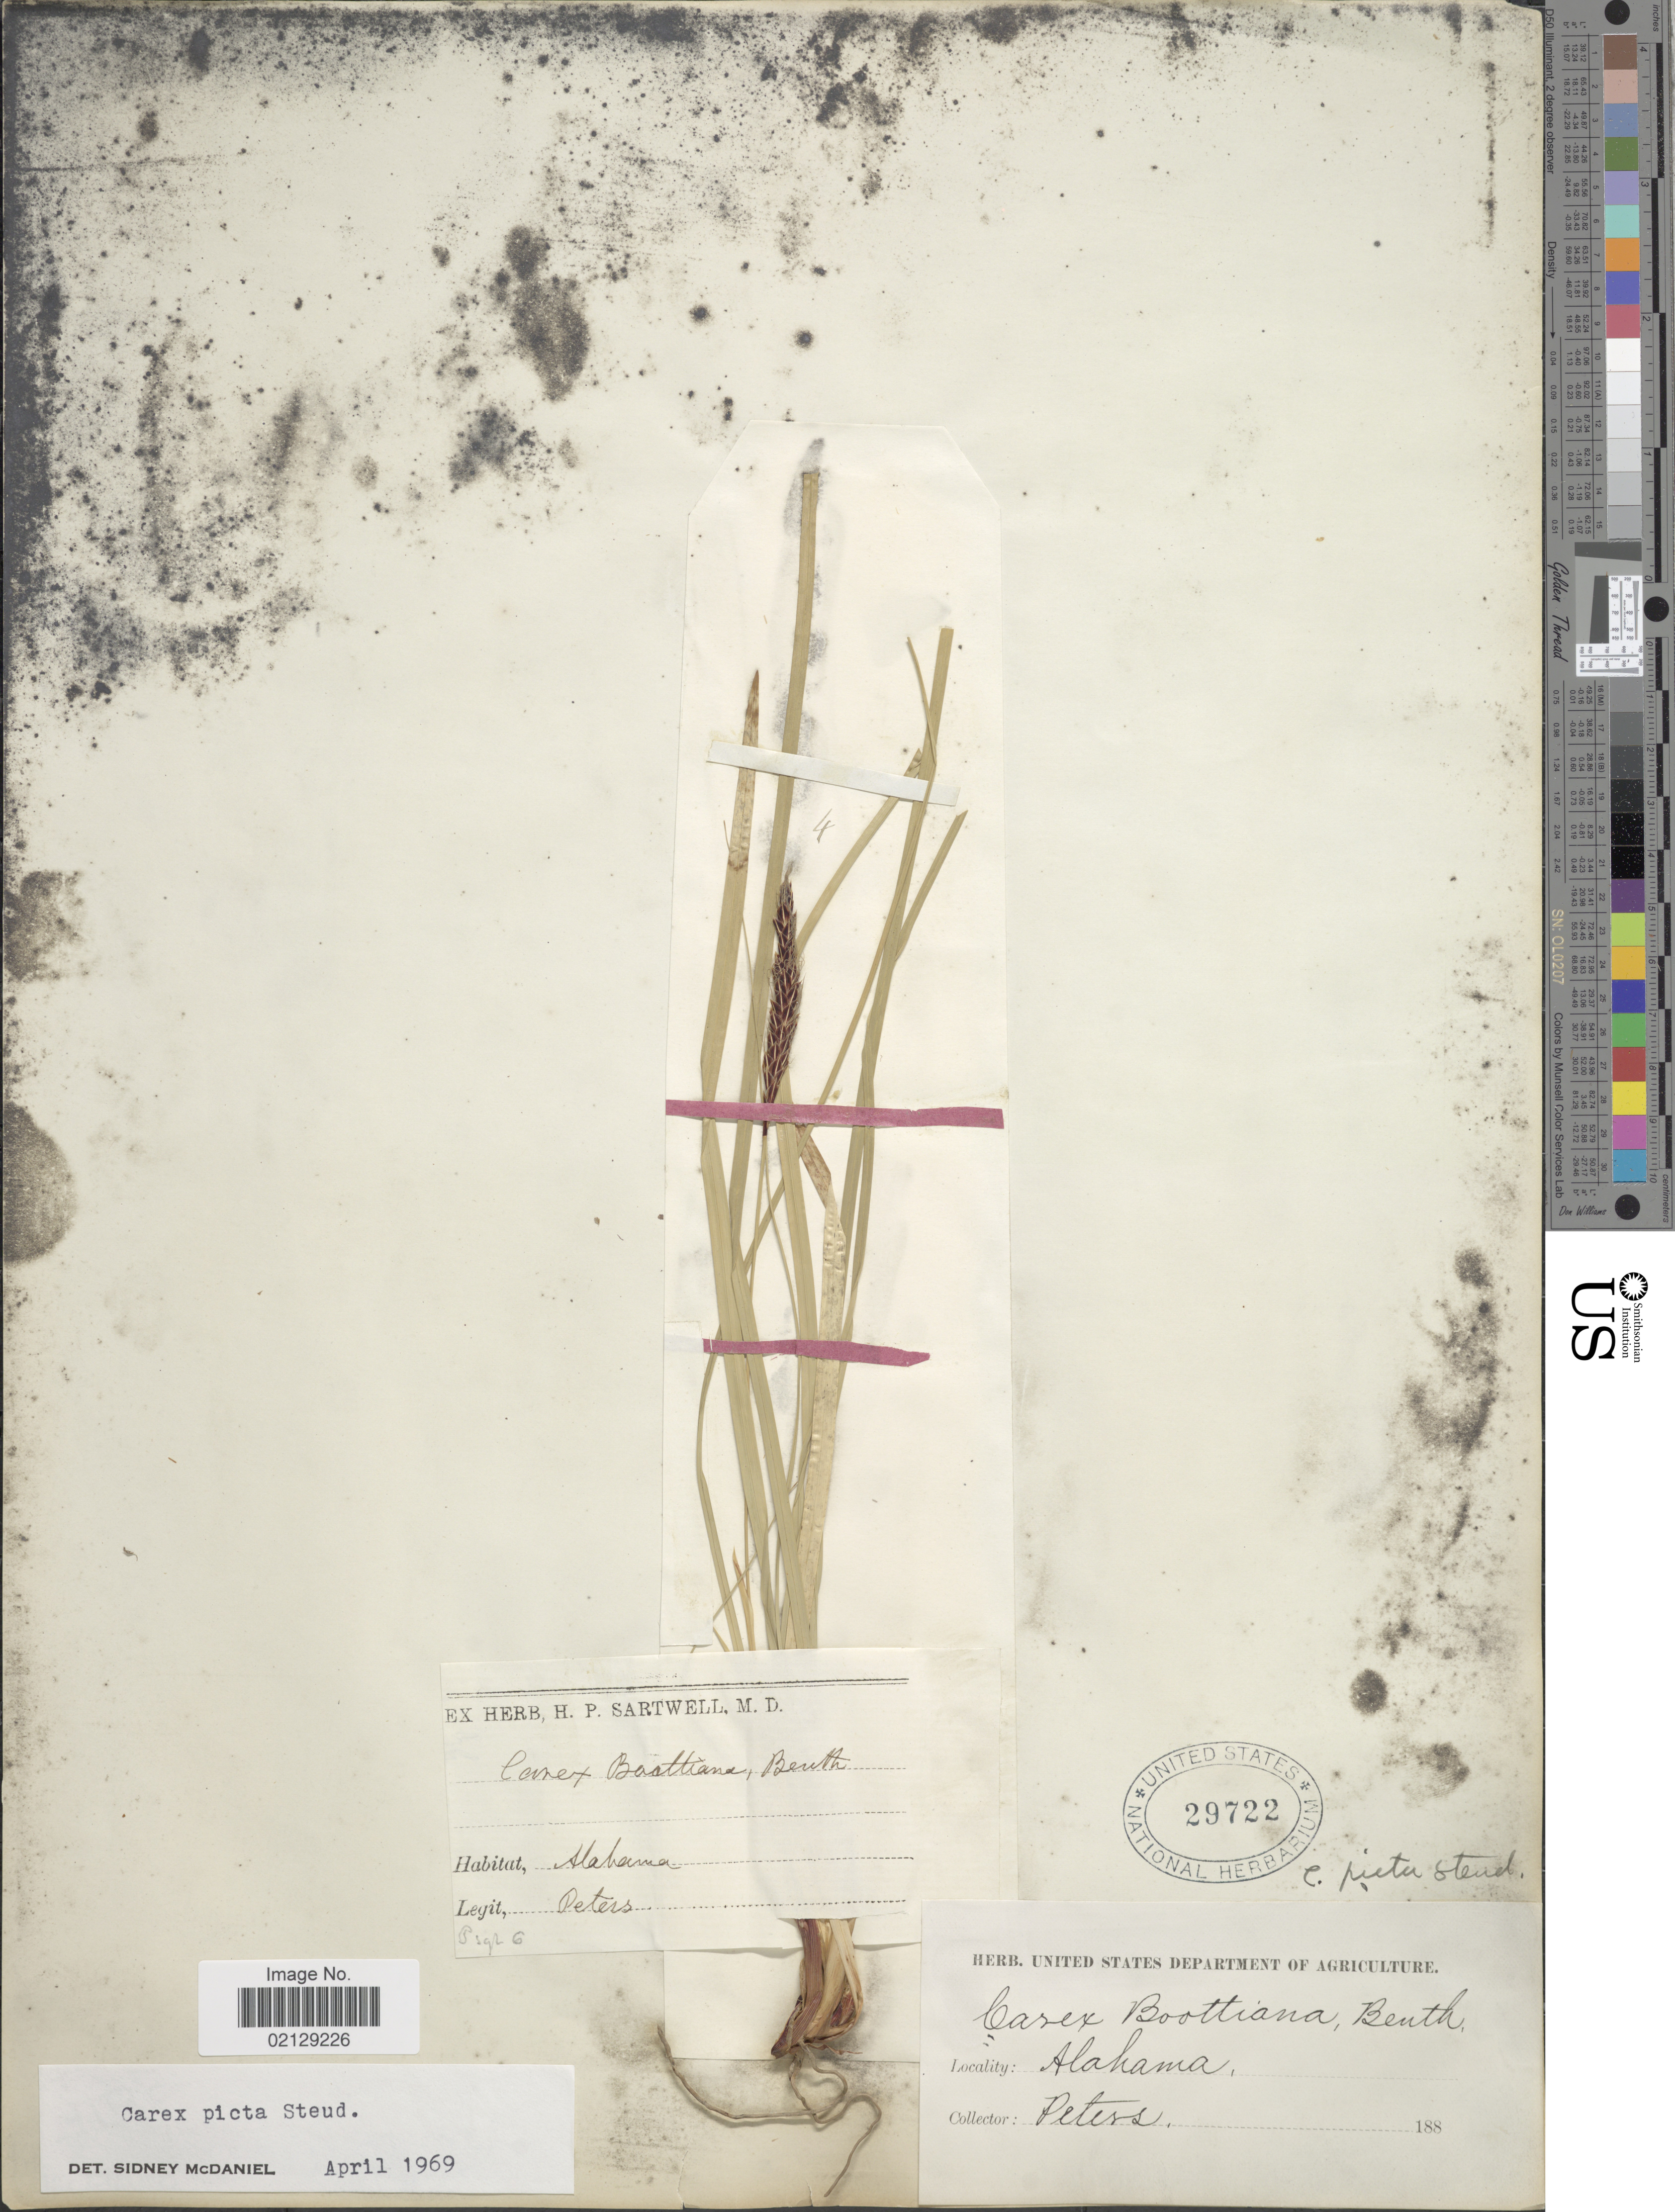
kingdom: Plantae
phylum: Tracheophyta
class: Liliopsida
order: Poales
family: Cyperaceae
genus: Carex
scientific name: Carex picta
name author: Steud.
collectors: -. Peters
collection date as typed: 188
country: United States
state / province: Alabama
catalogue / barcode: US 29722